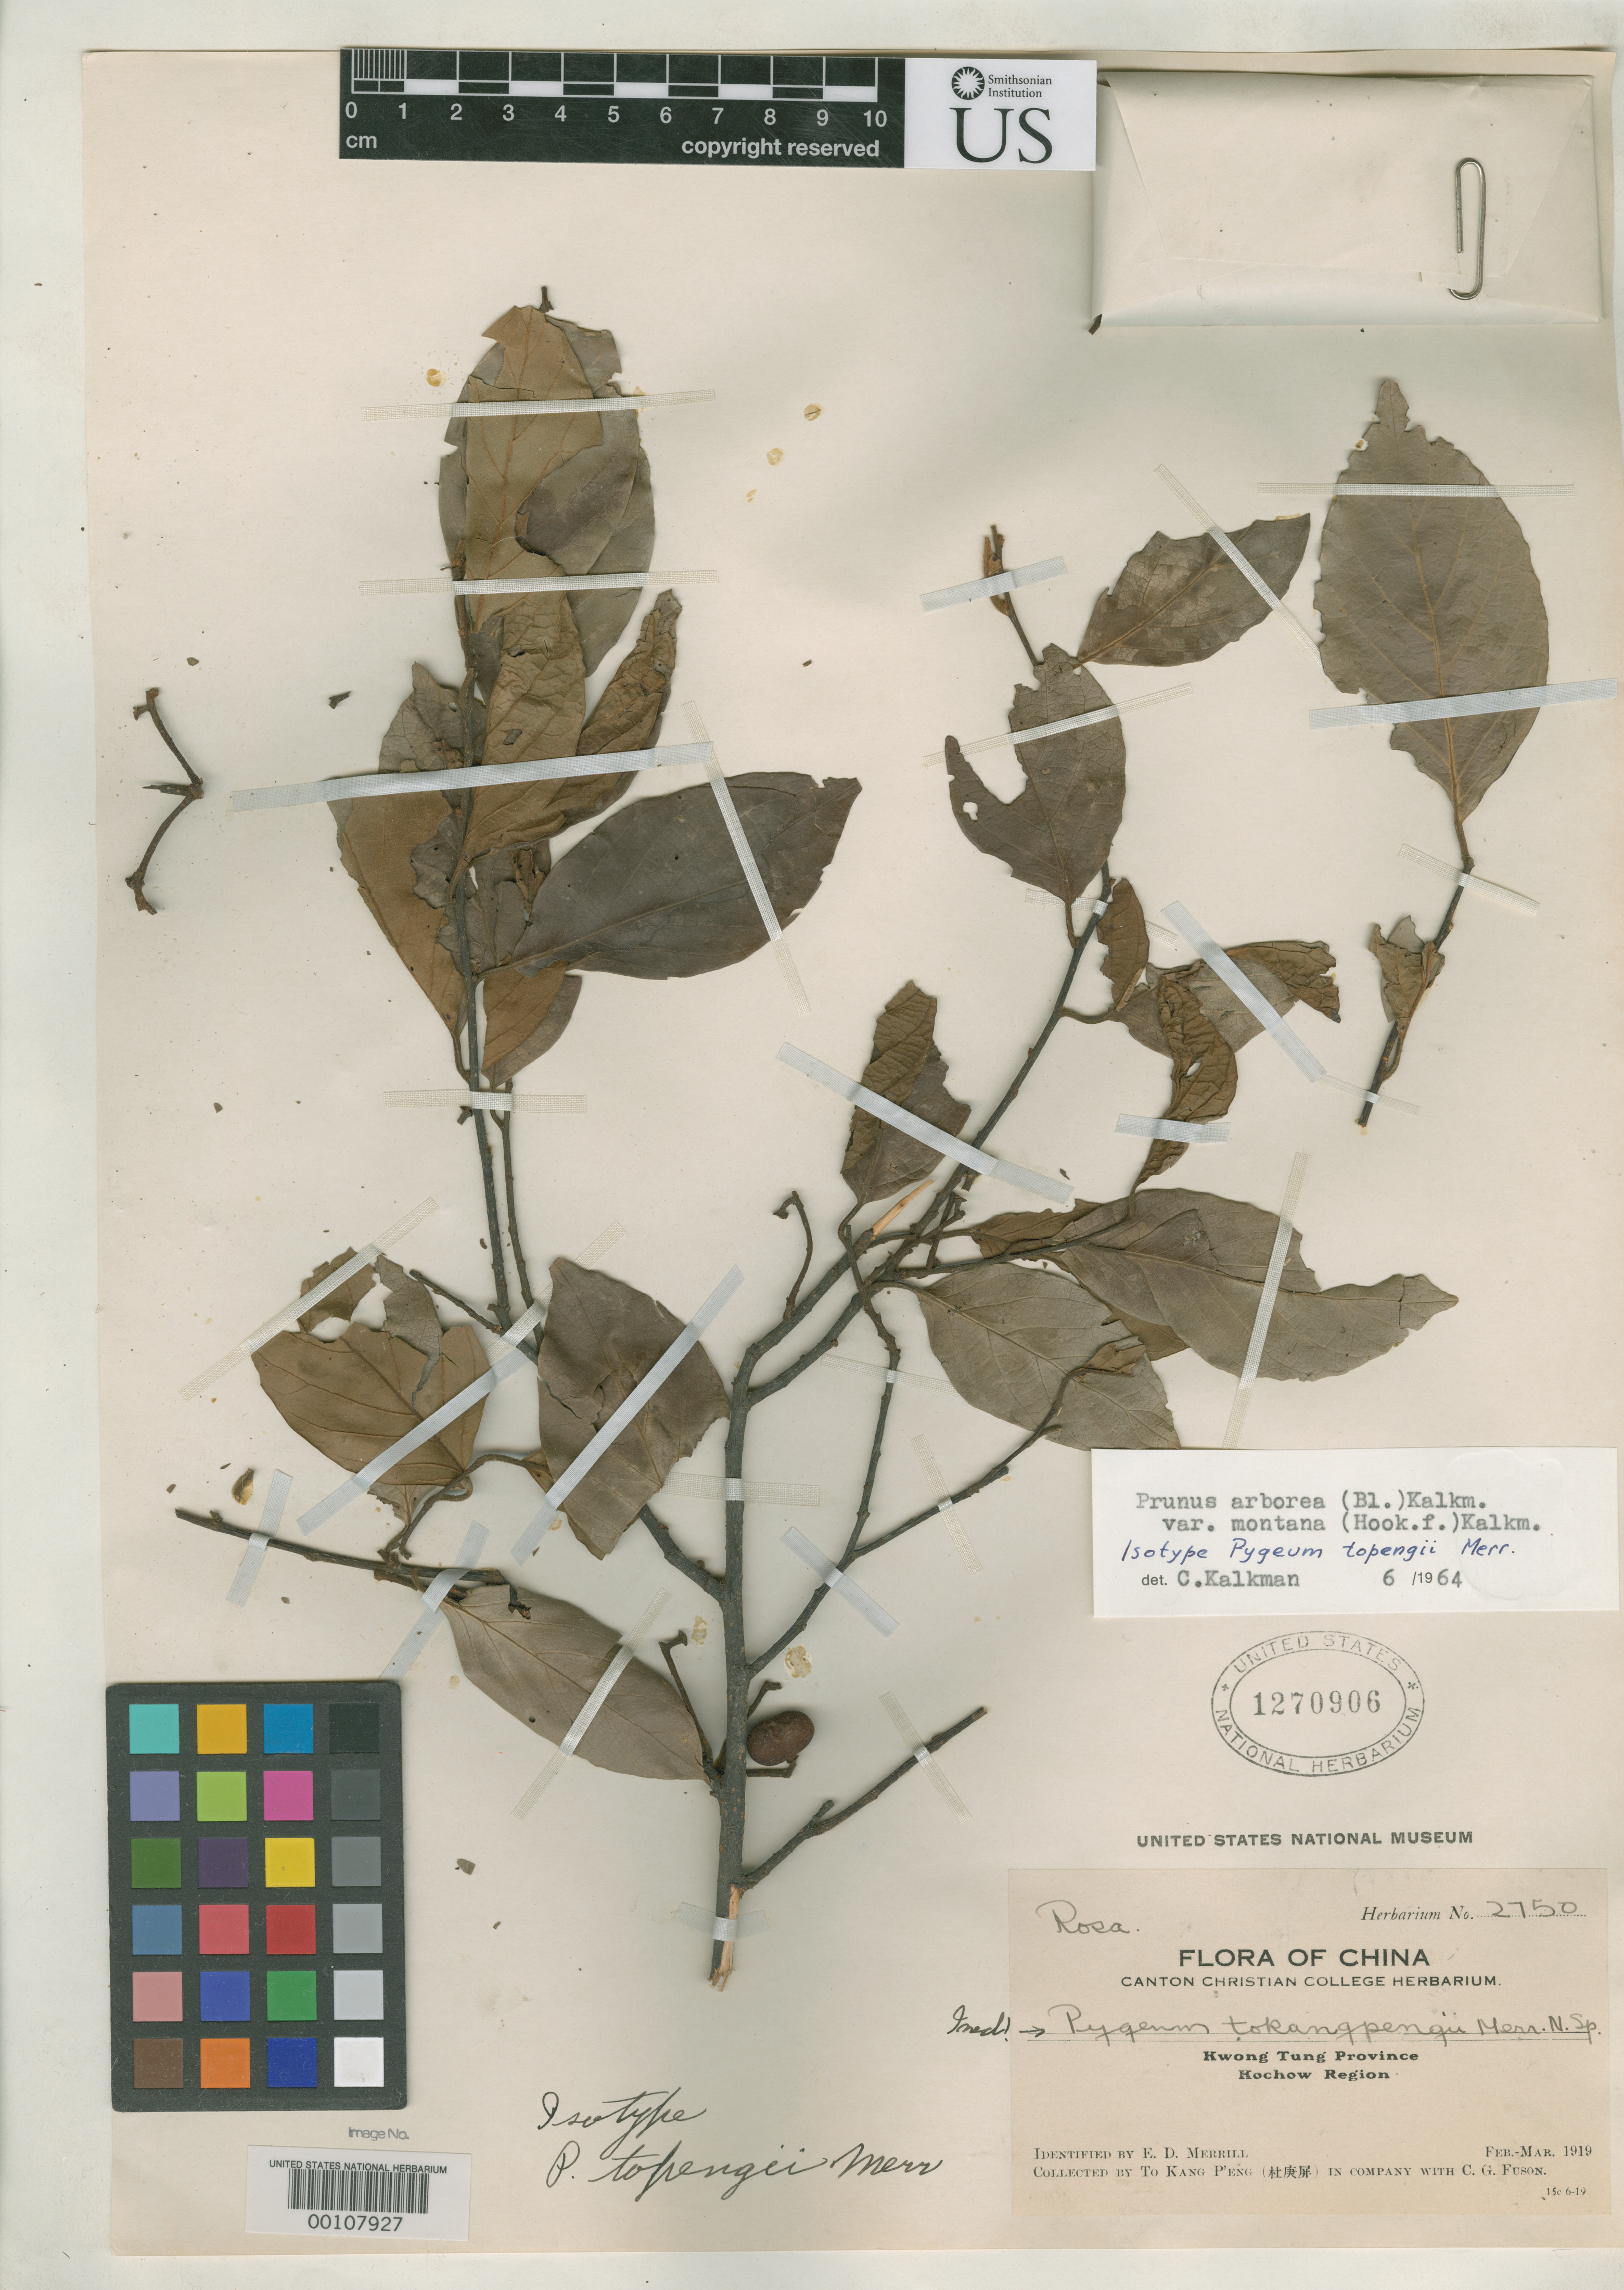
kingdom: Plantae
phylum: Tracheophyta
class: Magnoliopsida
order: Rosales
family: Rosaceae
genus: Pygeum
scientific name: Pygeum topengii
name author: Merr.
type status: Isotype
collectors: Kang Peng To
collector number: C.C.C. 2750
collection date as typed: Feb 1919 to -- Mar 1919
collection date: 1919-02/1919-03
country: China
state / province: Guangdong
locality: Kochow Region.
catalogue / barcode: US 1270906